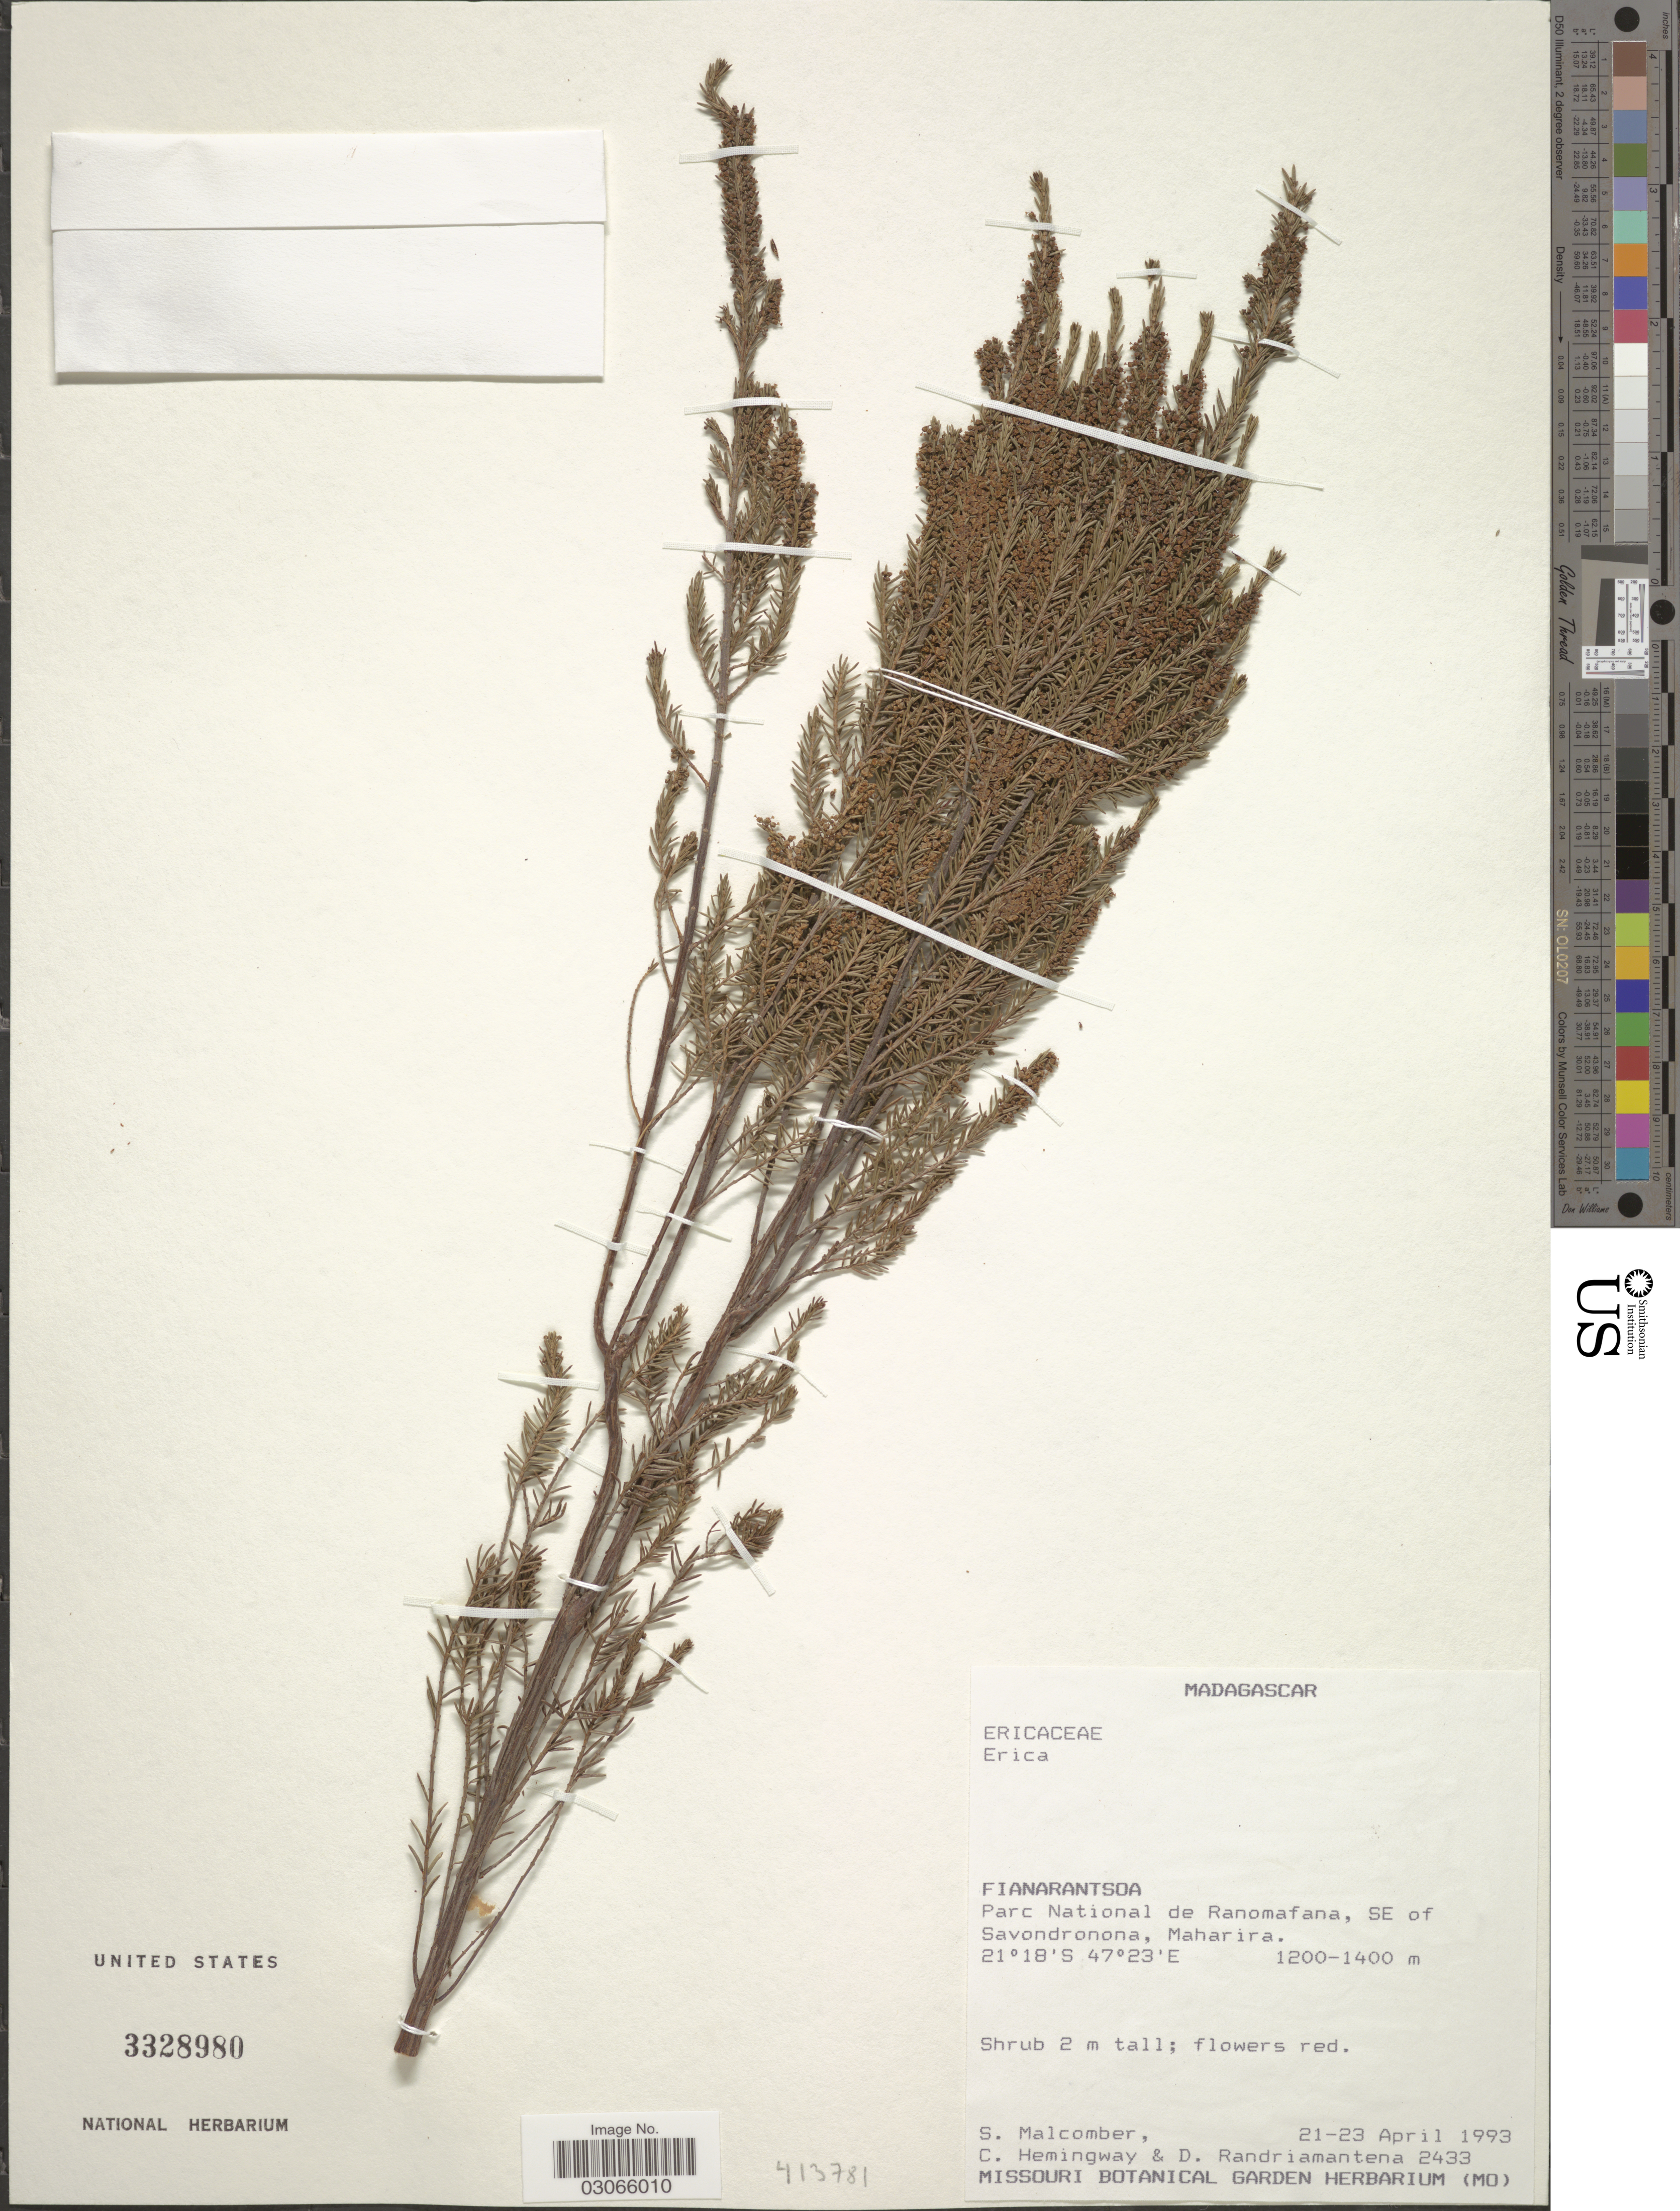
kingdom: Plantae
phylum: Tracheophyta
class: Magnoliopsida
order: Ericales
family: Ericaceae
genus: Erica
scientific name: Erica sp.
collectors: S. T. Malcomber, C. Hemingway & D. Randriamantena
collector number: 2433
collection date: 1993-04-21/1993-04-23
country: Madagascar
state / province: Amoron'i Mania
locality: Parc National de Ranomafana, SE of Savondronona, Maharira.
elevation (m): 1200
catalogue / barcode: US 3328980